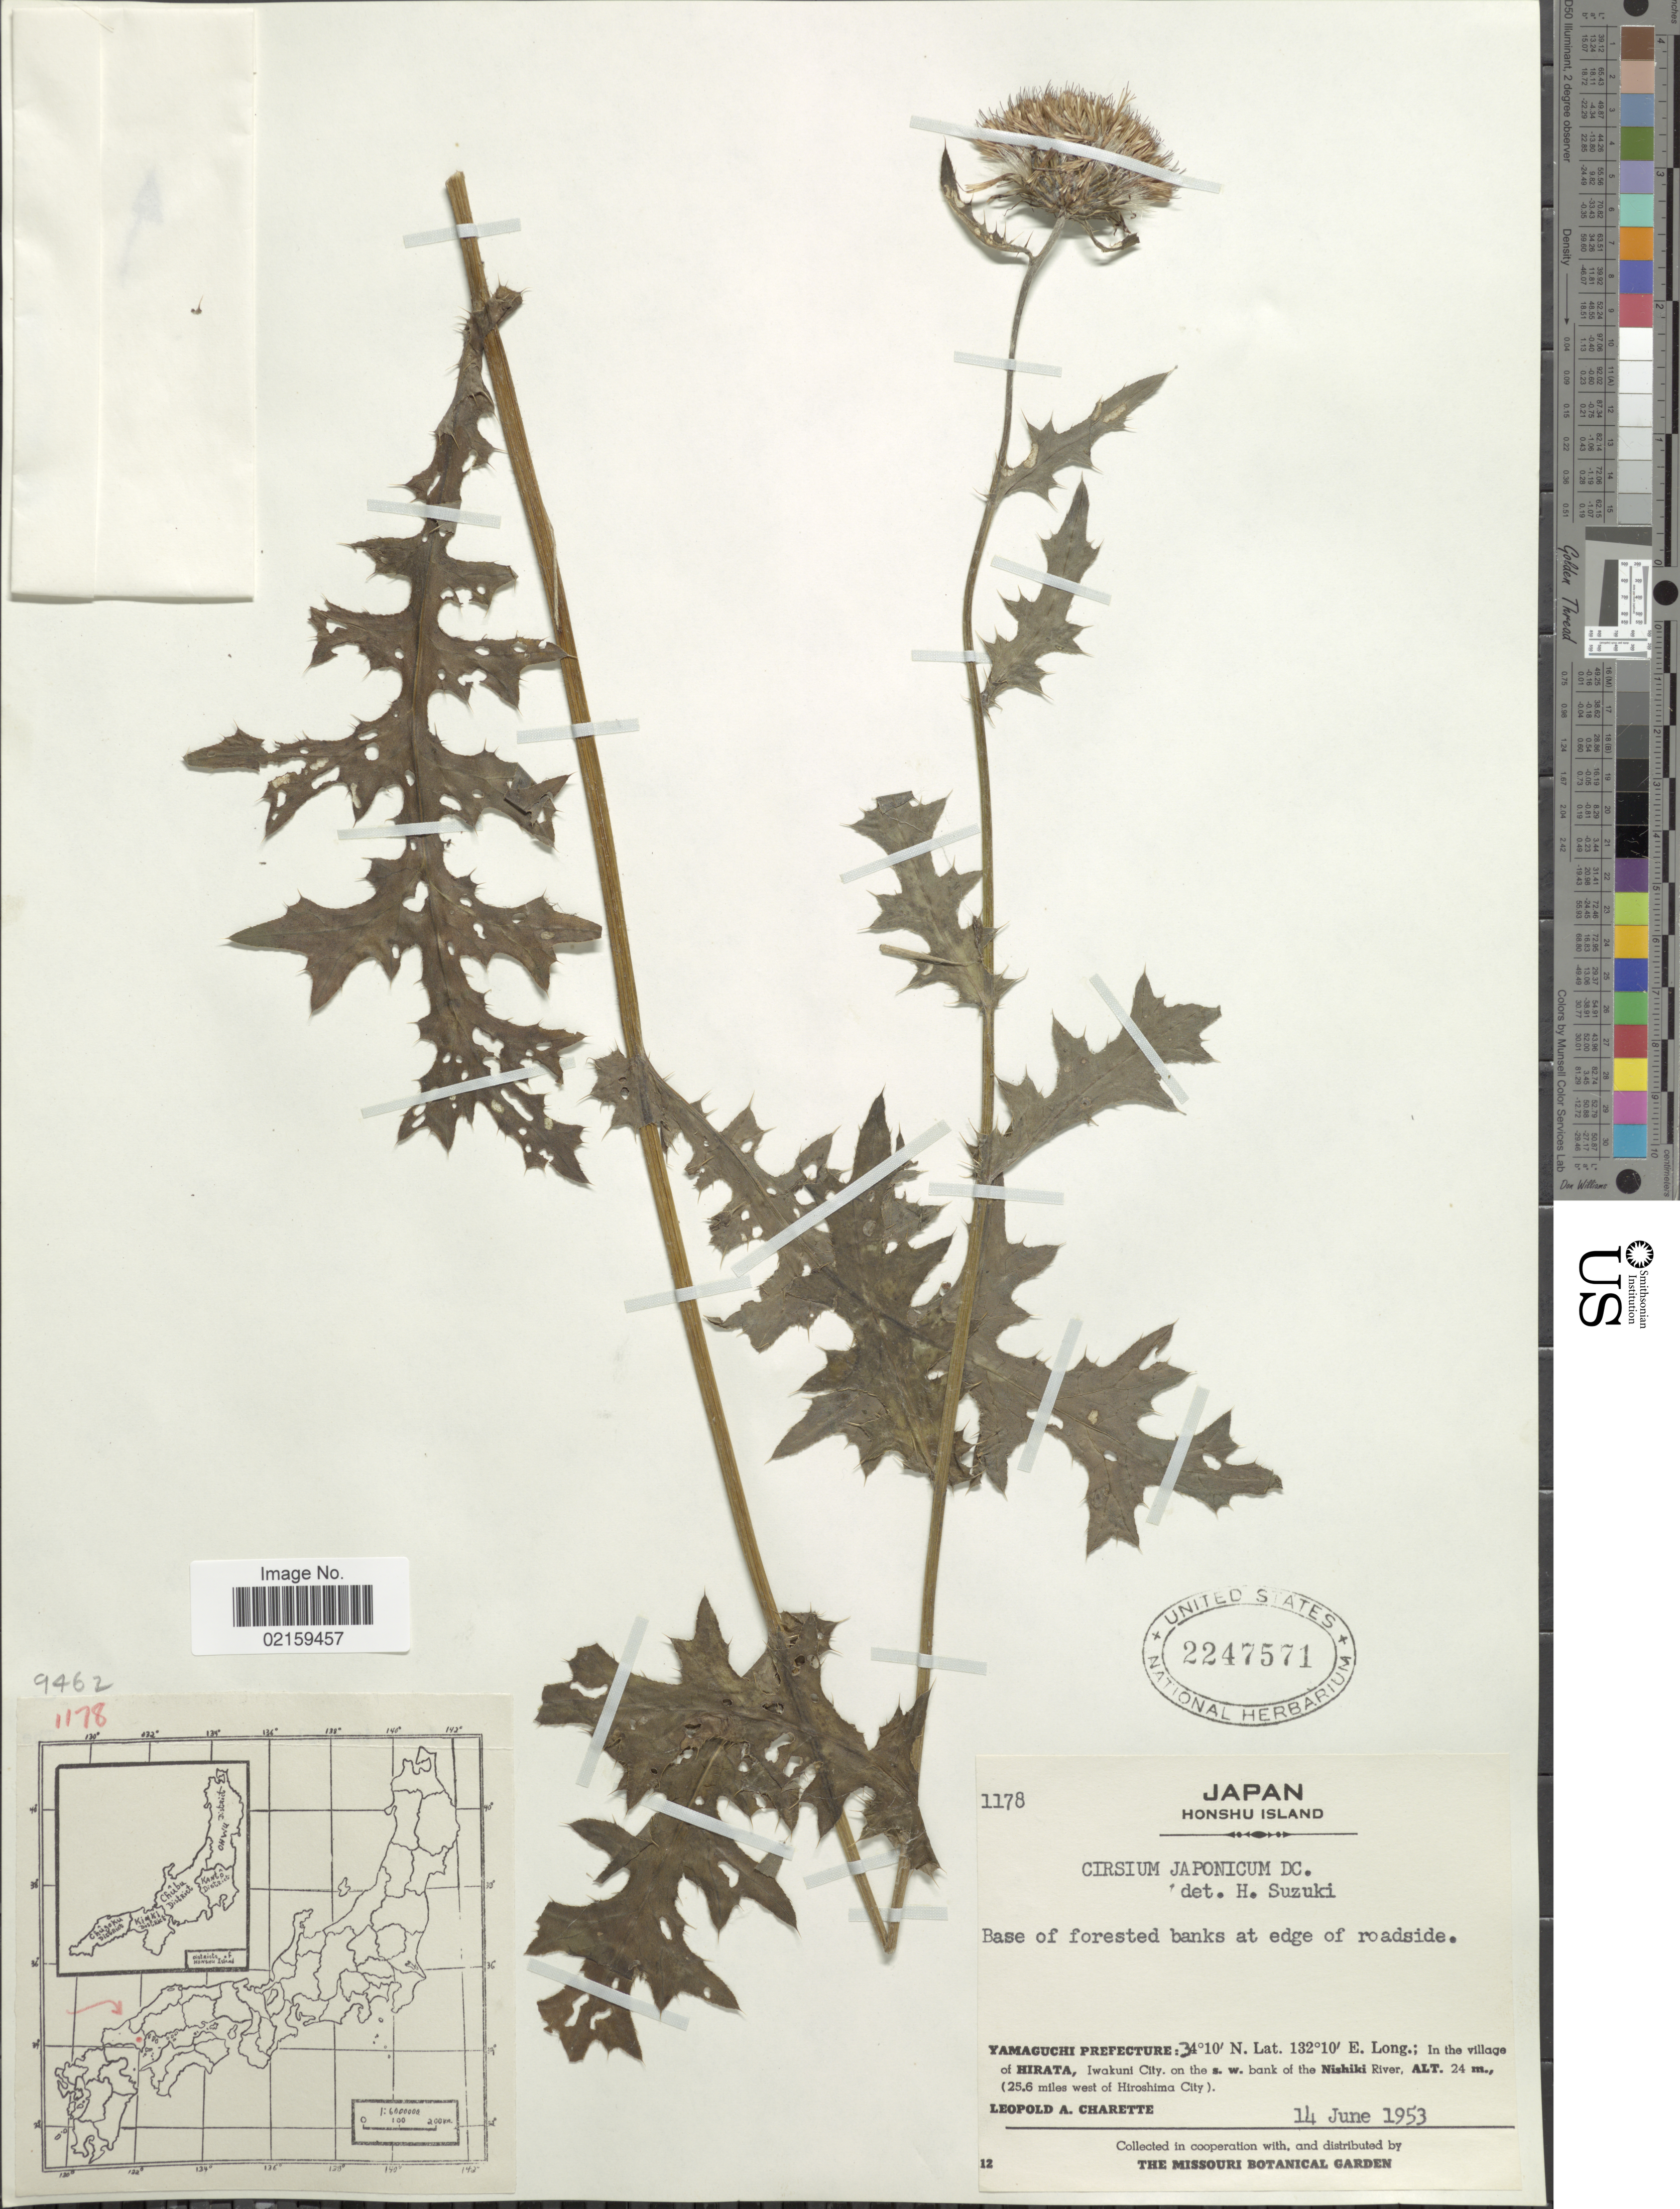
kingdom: Plantae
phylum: Tracheophyta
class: Magnoliopsida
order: Asterales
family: Asteraceae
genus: Cirsium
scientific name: Cirsium japonicum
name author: DC.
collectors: L. A. Charette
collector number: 1178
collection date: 1953-06-14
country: Japan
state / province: Yamaguti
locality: Honshu Island. Yamaguchi Prefecture: In the village of Hirata, Iwakuni City. on the s. w. bank of the Nishiki River.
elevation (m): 24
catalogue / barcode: US 2247571